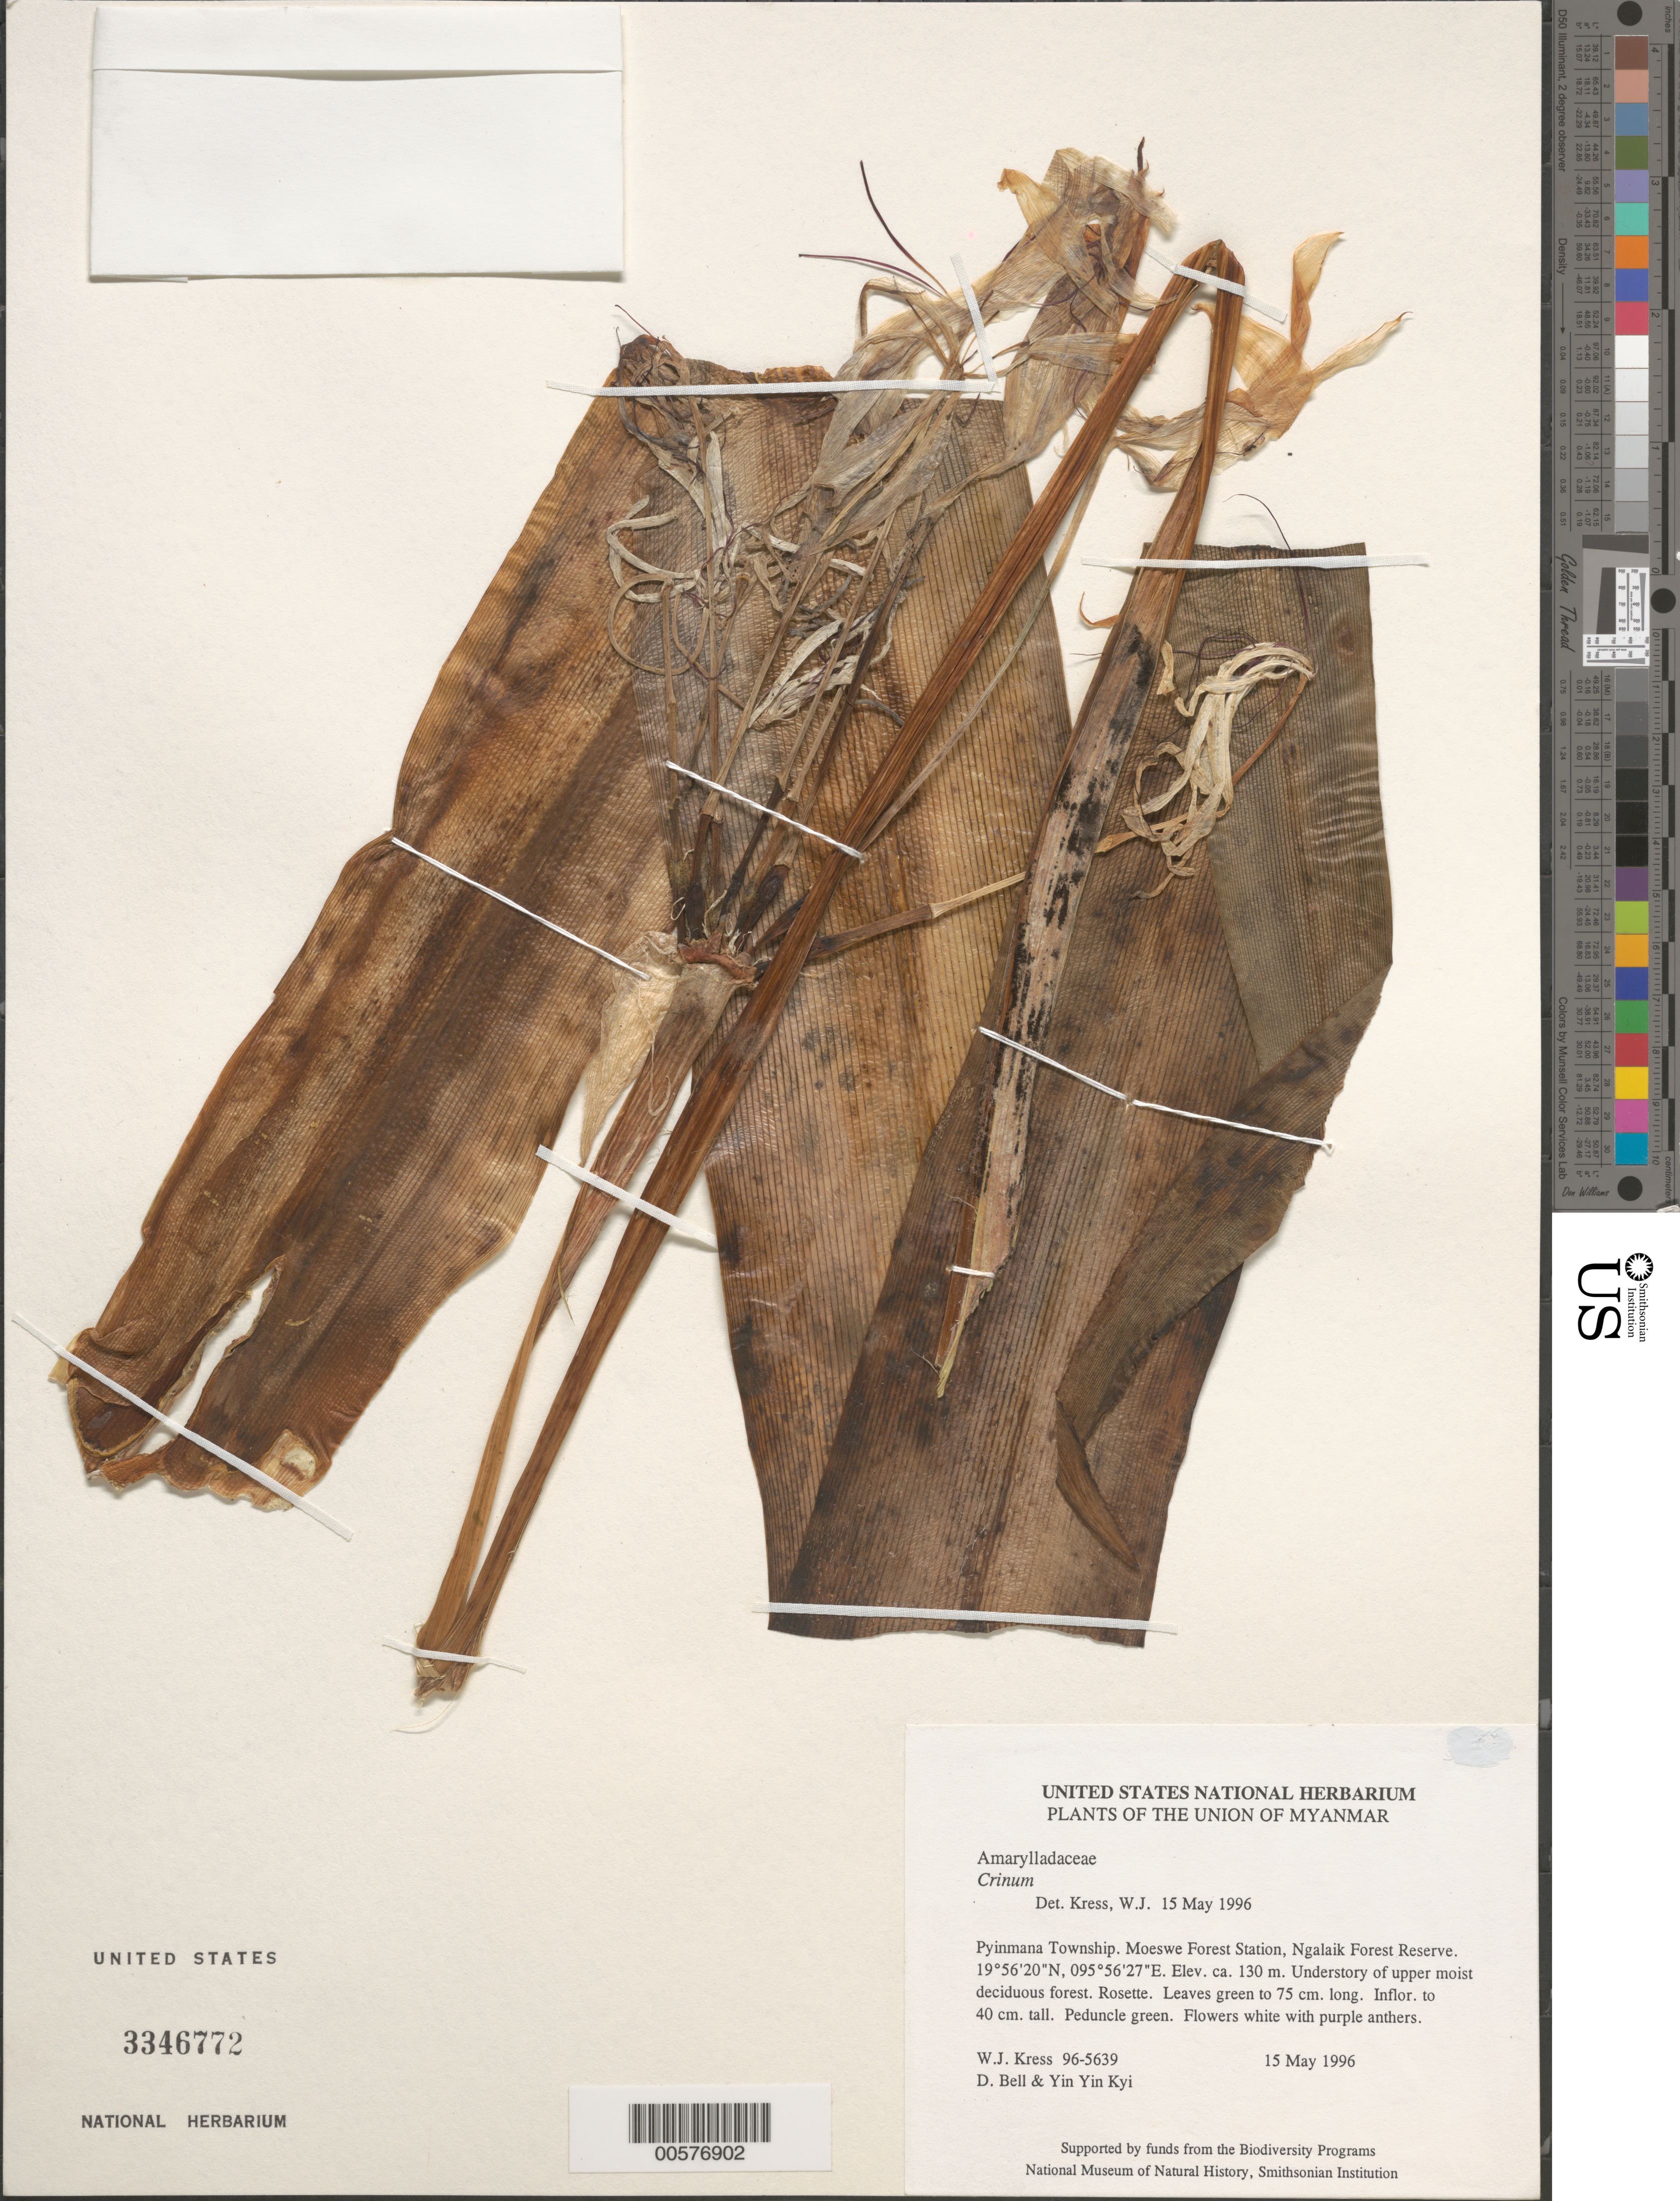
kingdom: Plantae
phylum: Tracheophyta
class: Liliopsida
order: Asparagales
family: Amaryllidaceae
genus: Crinum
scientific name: Crinum sp.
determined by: Kress, W. J., (US), Smithsonian Institution - National Museum of Natural History (UNITED STATES)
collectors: W. J. Kress, D. A. Bell & Yin Yin Kyi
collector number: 96-5639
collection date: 1996-05-15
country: Myanmar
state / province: Mandalay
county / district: Pyinmana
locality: Moeswe Forest Station, Ngalaik Forest Reserve.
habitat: Understory of upper moist deciduous forest.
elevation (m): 130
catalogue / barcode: US 3346772